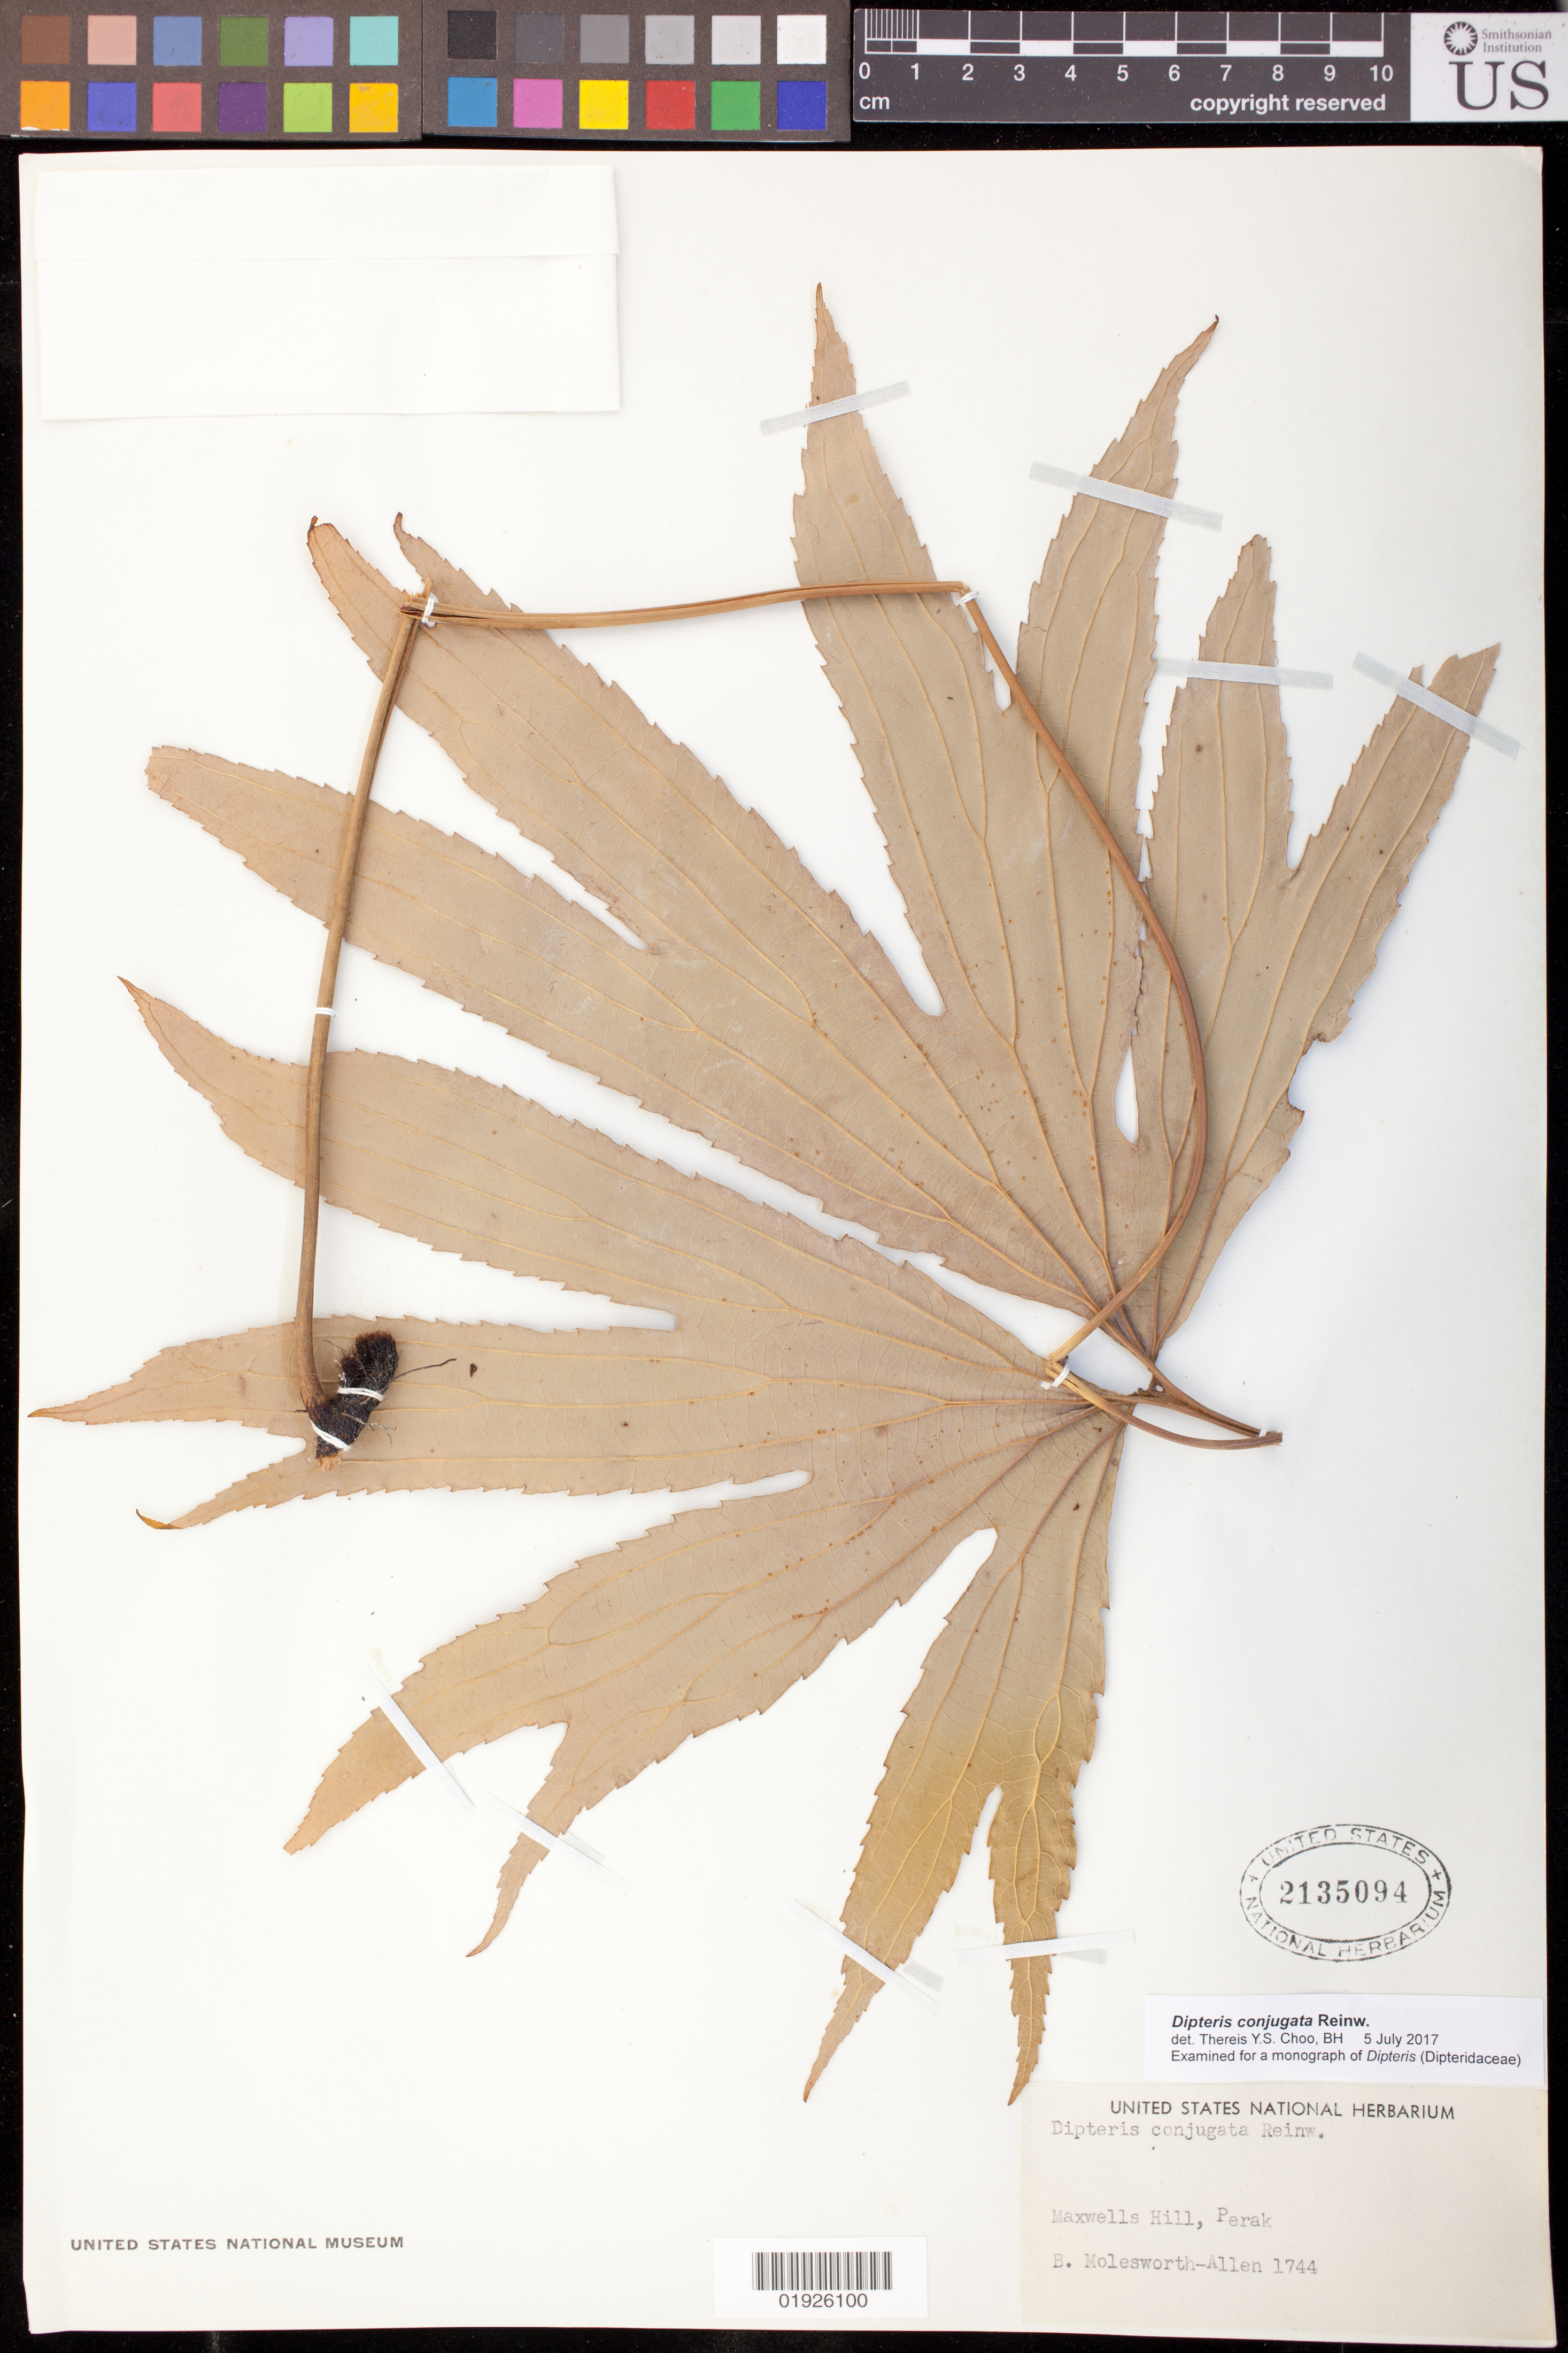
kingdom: Plantae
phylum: Tracheophyta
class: Polypodiopsida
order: Gleicheniales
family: Dipteridaceae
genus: Dipteris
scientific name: Dipteris conjugata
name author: Reinw.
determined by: Choo, Thereis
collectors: B. E. G. Molesworth-Allen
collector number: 1744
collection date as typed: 5.2.52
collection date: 1952-02-05 or 1952-05-02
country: Malaysia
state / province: Perak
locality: Maxwells Hill, Perak.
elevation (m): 1128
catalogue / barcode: US 2135094